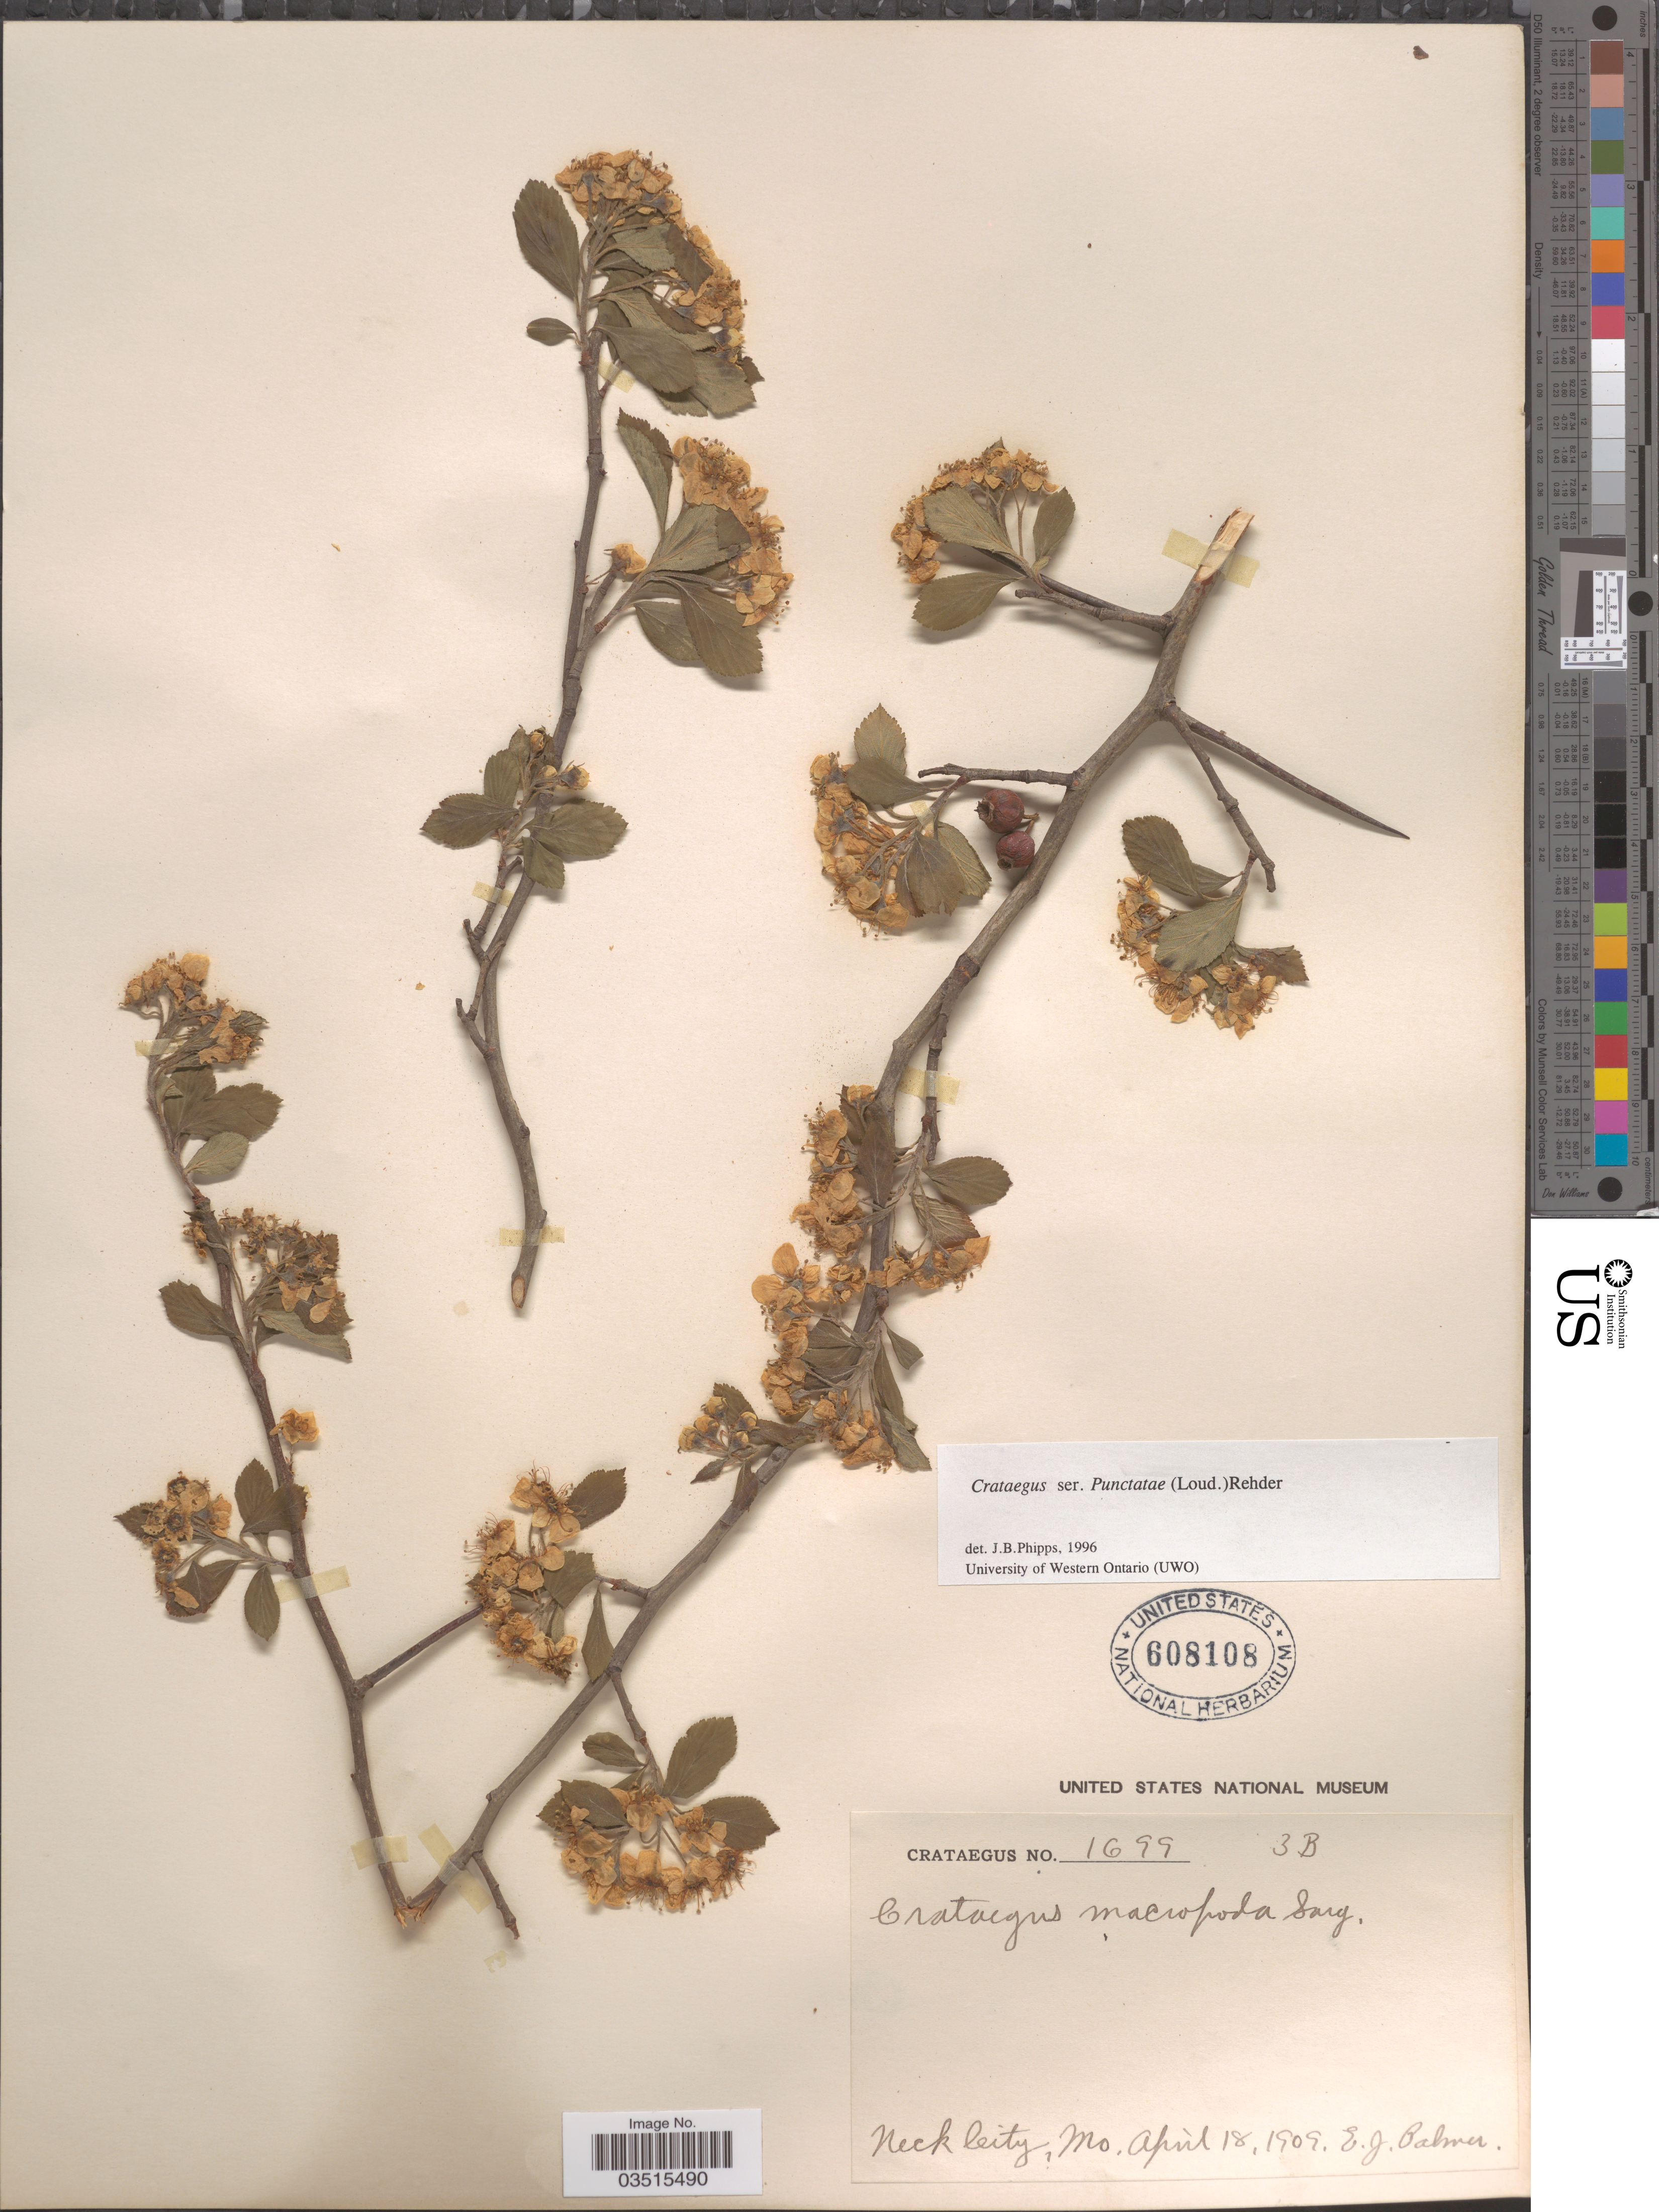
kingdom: Plantae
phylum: Tracheophyta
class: Magnoliopsida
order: Rosales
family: Rosaceae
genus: Crataegus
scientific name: Crataegus macropoda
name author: Sarg.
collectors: E. J. Palmer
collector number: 1699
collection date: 1909-04-18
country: United States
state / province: Missouri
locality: Neck City.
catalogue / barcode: US 608108